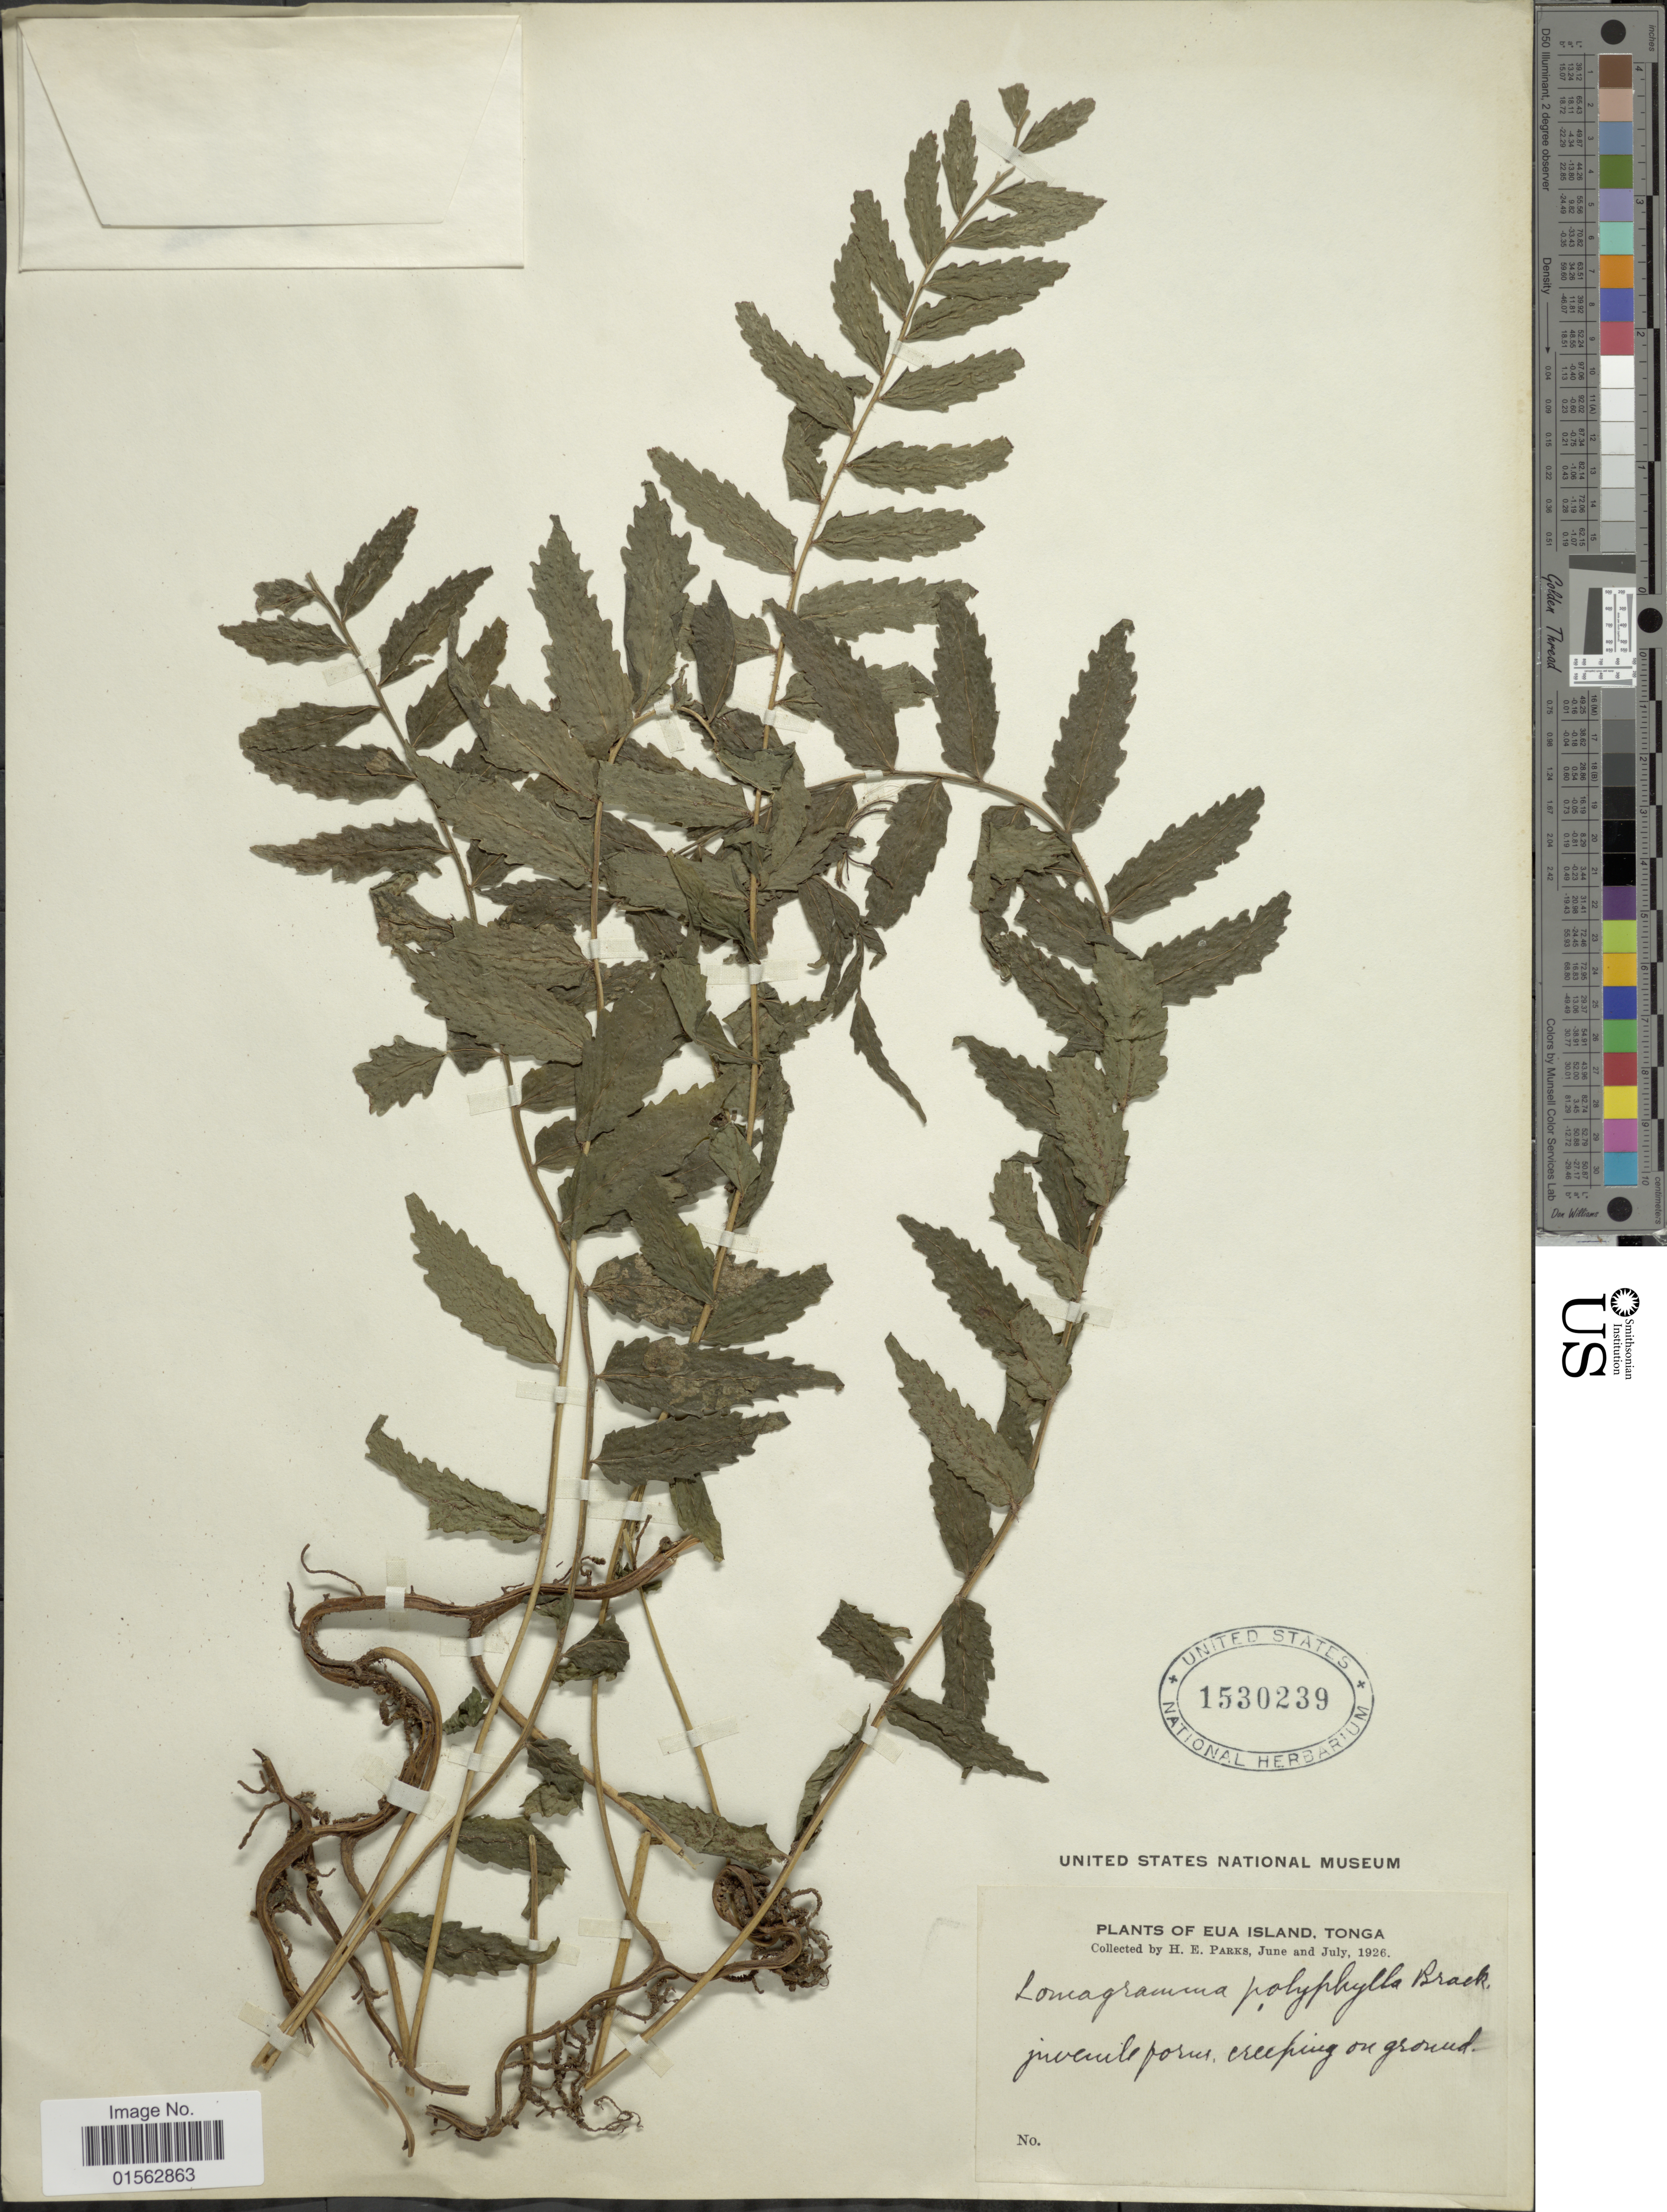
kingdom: Plantae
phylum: Tracheophyta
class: Polypodiopsida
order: Polypodiales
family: Dryopteridaceae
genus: Lomagramma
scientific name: Lomagramma polyphylla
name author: Brack. in Wilkes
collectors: H. E. Parks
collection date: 1926-06/1926-07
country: Tonga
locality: Eau Island, juveuile pris, creepin on ground [interpreted]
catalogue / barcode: US 1530239